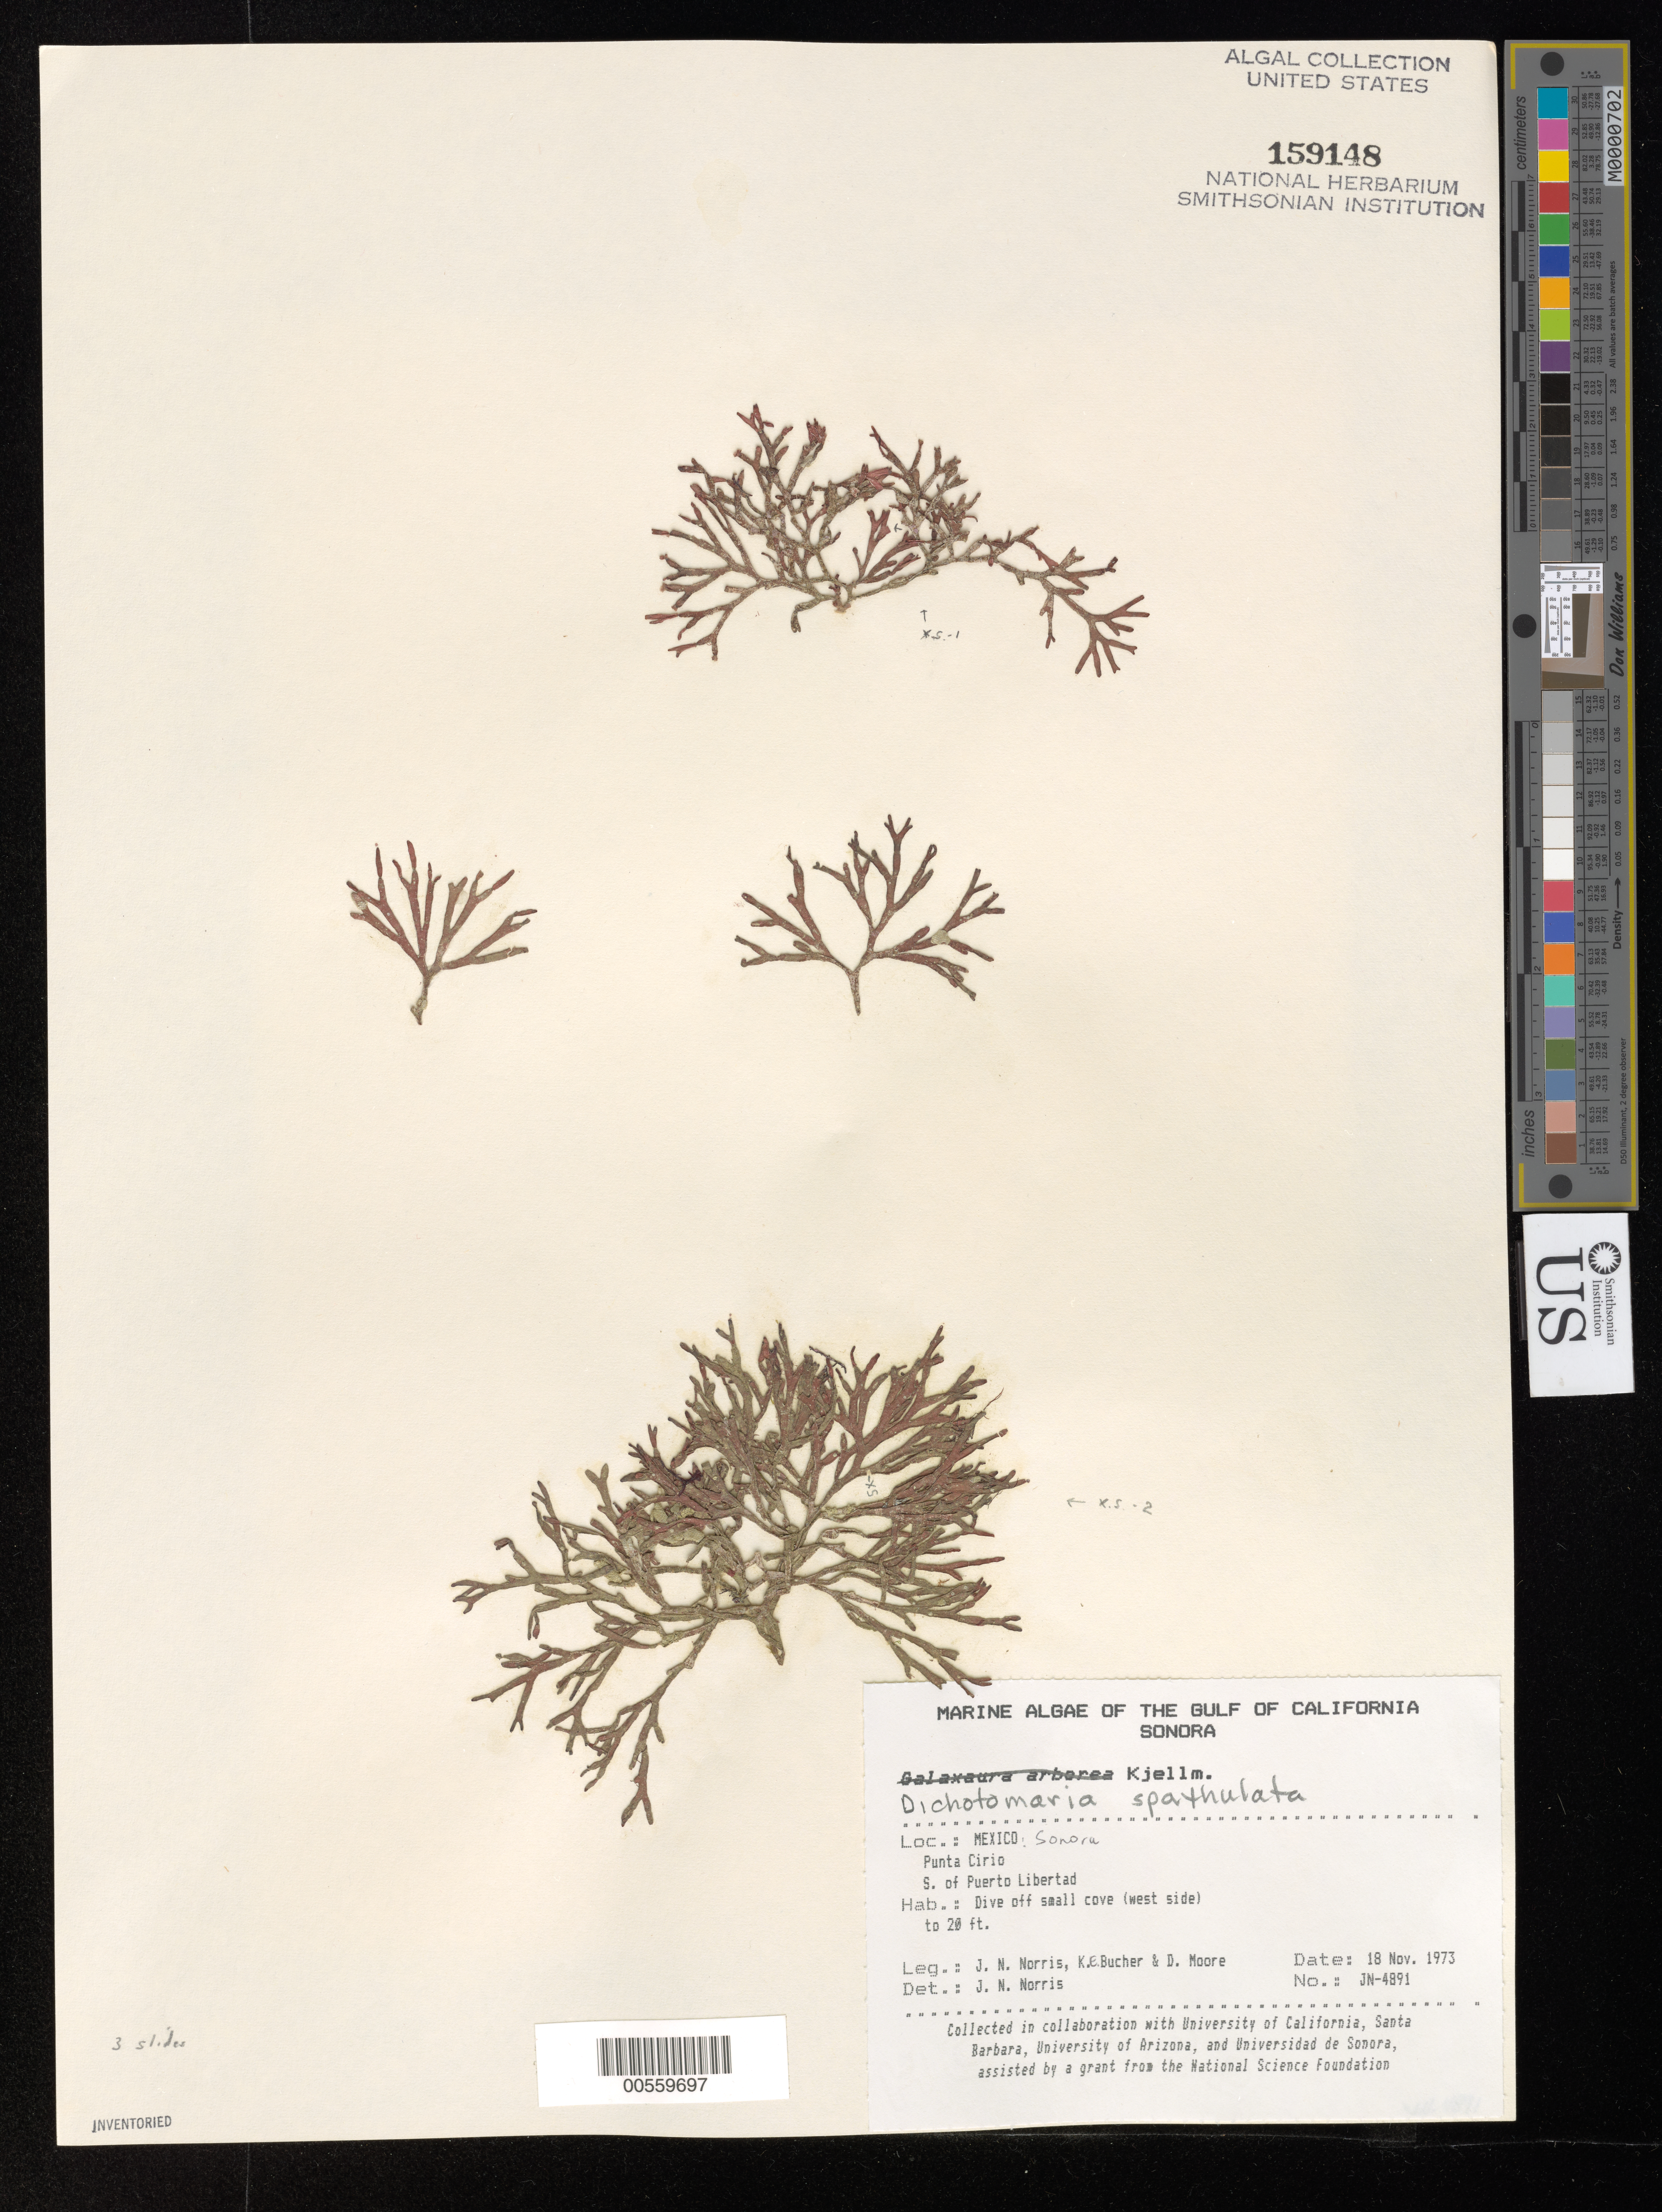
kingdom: Plantae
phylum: Rhodophyta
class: Florideophyceae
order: Nemaliales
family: Galaxauraceae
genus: Dichotomaria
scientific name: Dichotomaria spathulata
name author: (Kjellm.) A. Kurihara & Huisman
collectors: J. N. Norris, K. E. Bucher & D. Moore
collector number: JN-4891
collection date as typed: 18 Nov 1973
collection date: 1973-11-18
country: Mexico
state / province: Sonora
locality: Punta Cirio south of Puerto Libertad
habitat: Dive off small cove (west side) to 20 ft.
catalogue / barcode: US 159148